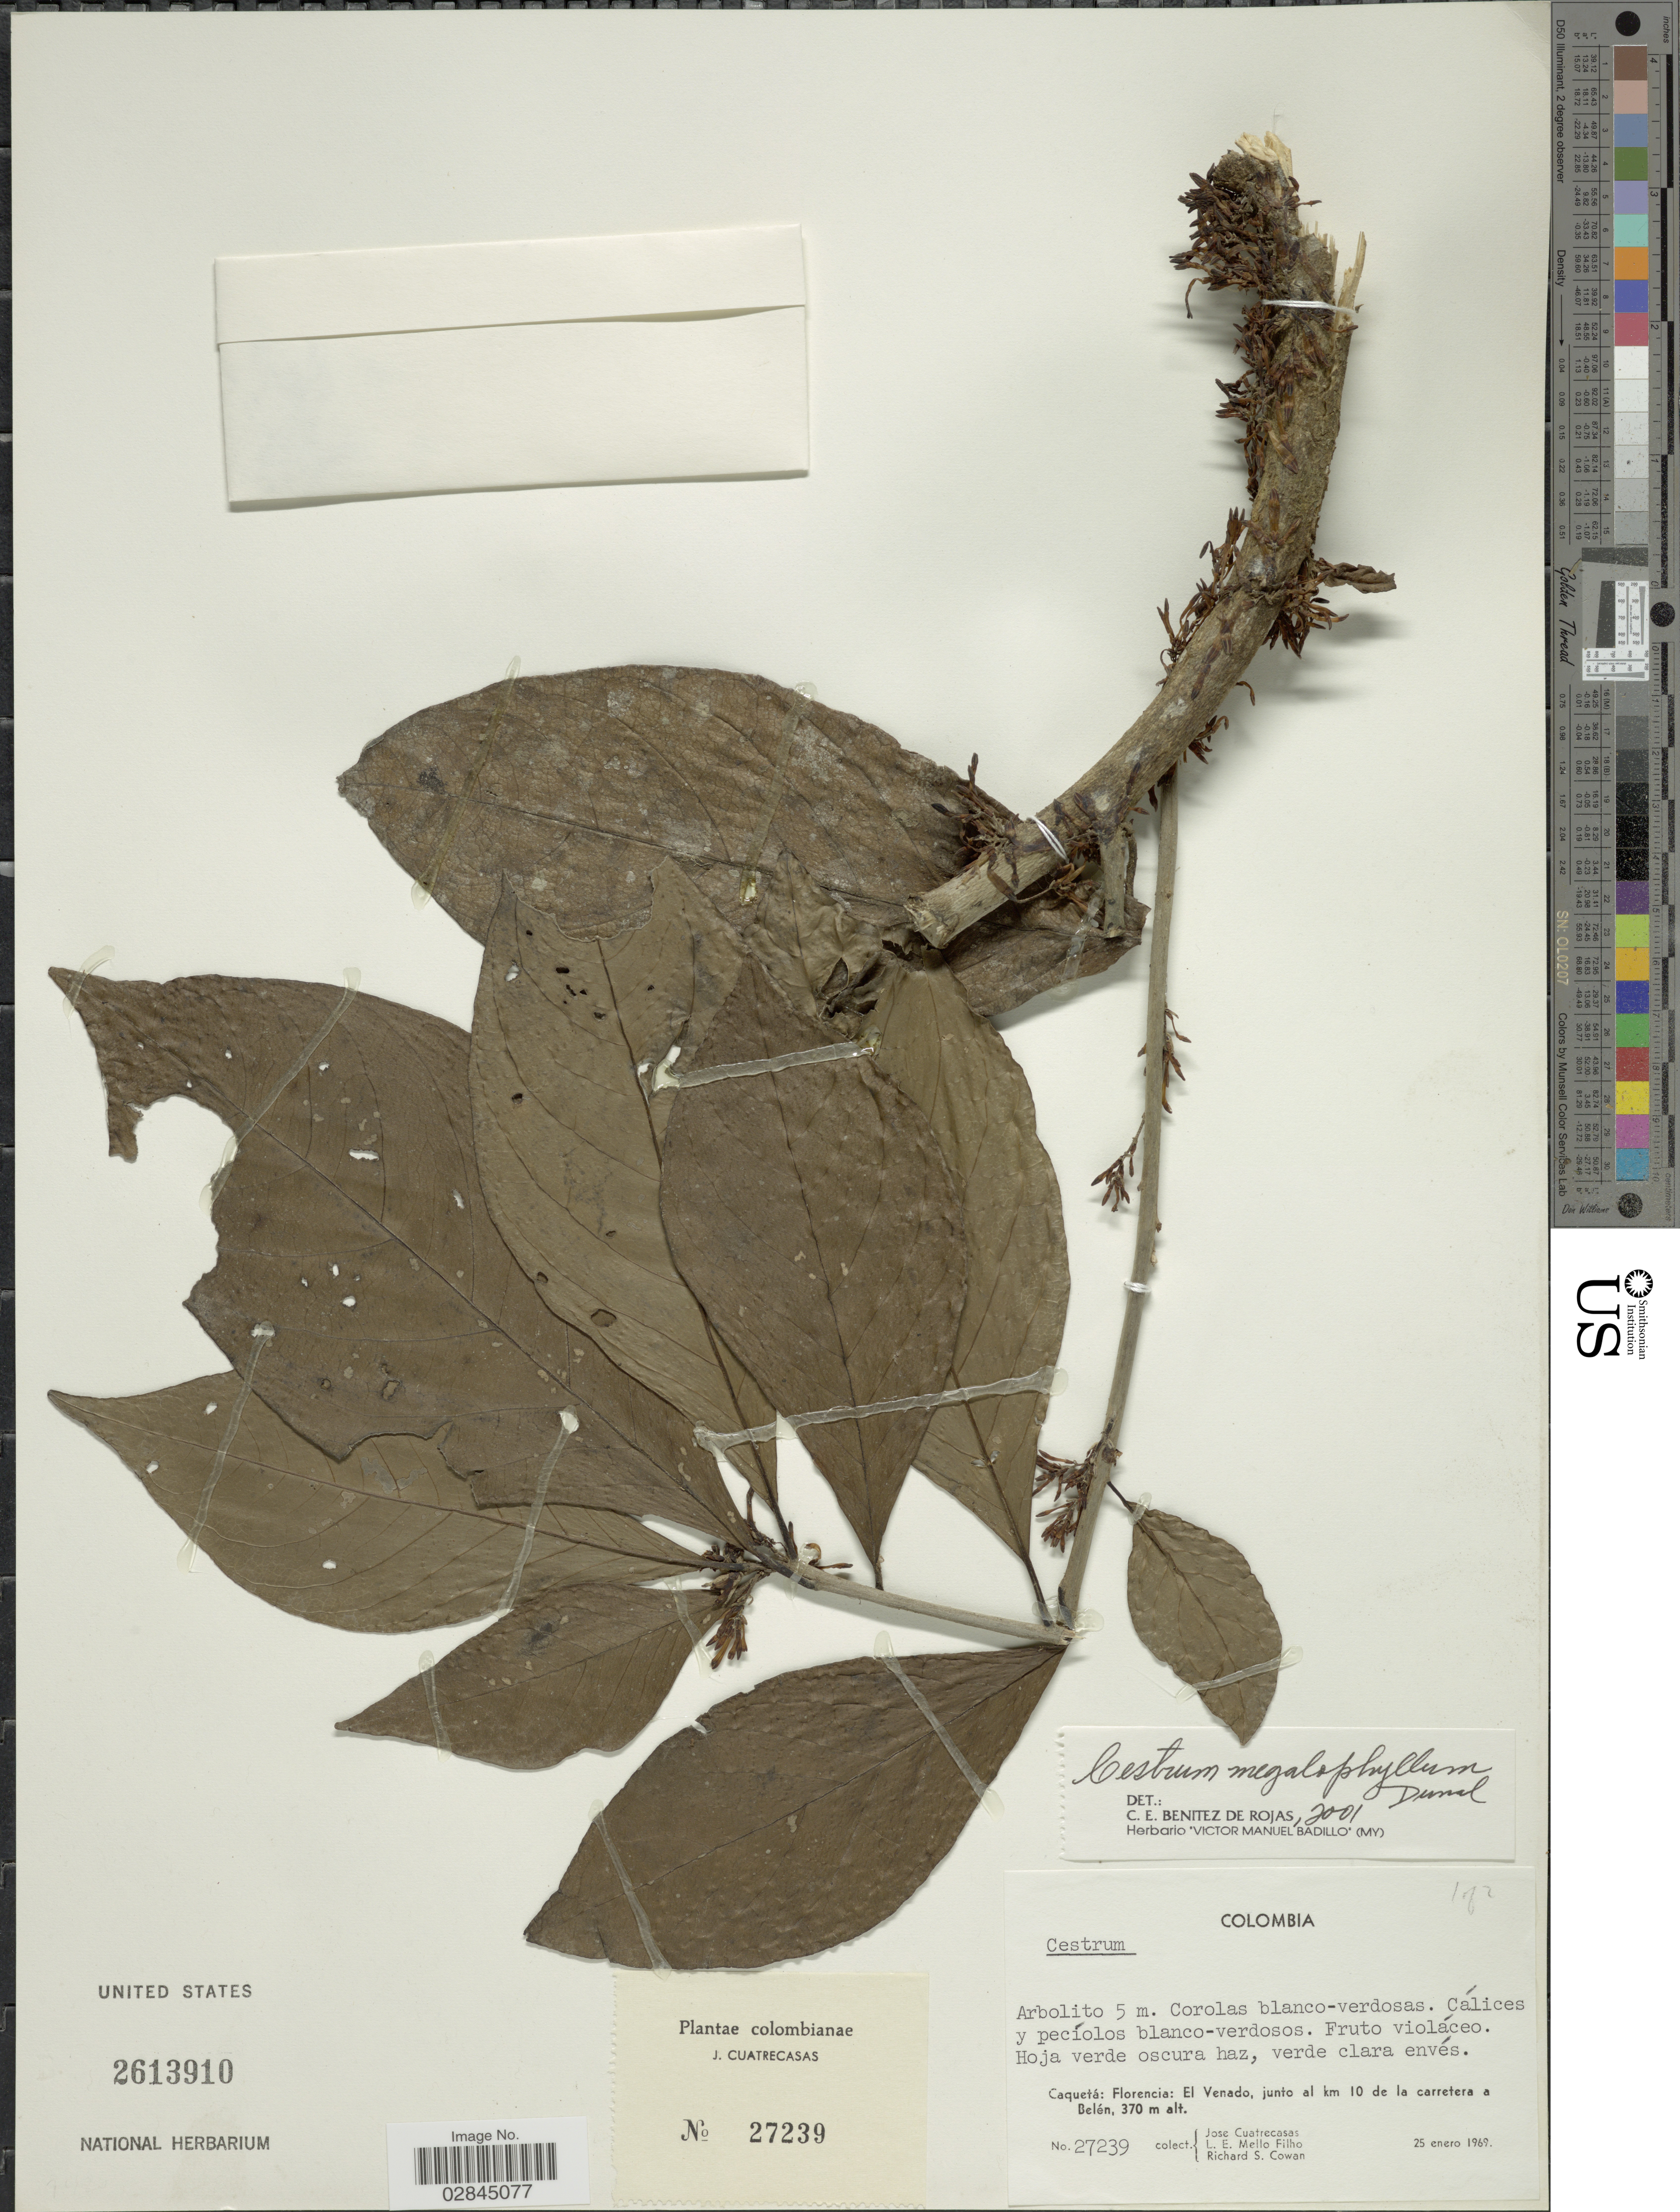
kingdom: Plantae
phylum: Tracheophyta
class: Magnoliopsida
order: Solanales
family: Solanaceae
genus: Cestrum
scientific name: Cestrum schlechtendahlii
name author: G. Don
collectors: J. Cuatrecasas, L. Mello F. & R. S. Cowan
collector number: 27239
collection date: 1969-01-25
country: Colombia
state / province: Caquetá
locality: Florencia: El Venado, junto al km 10 de la carretera a Belén.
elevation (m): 370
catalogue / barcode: US 2613910